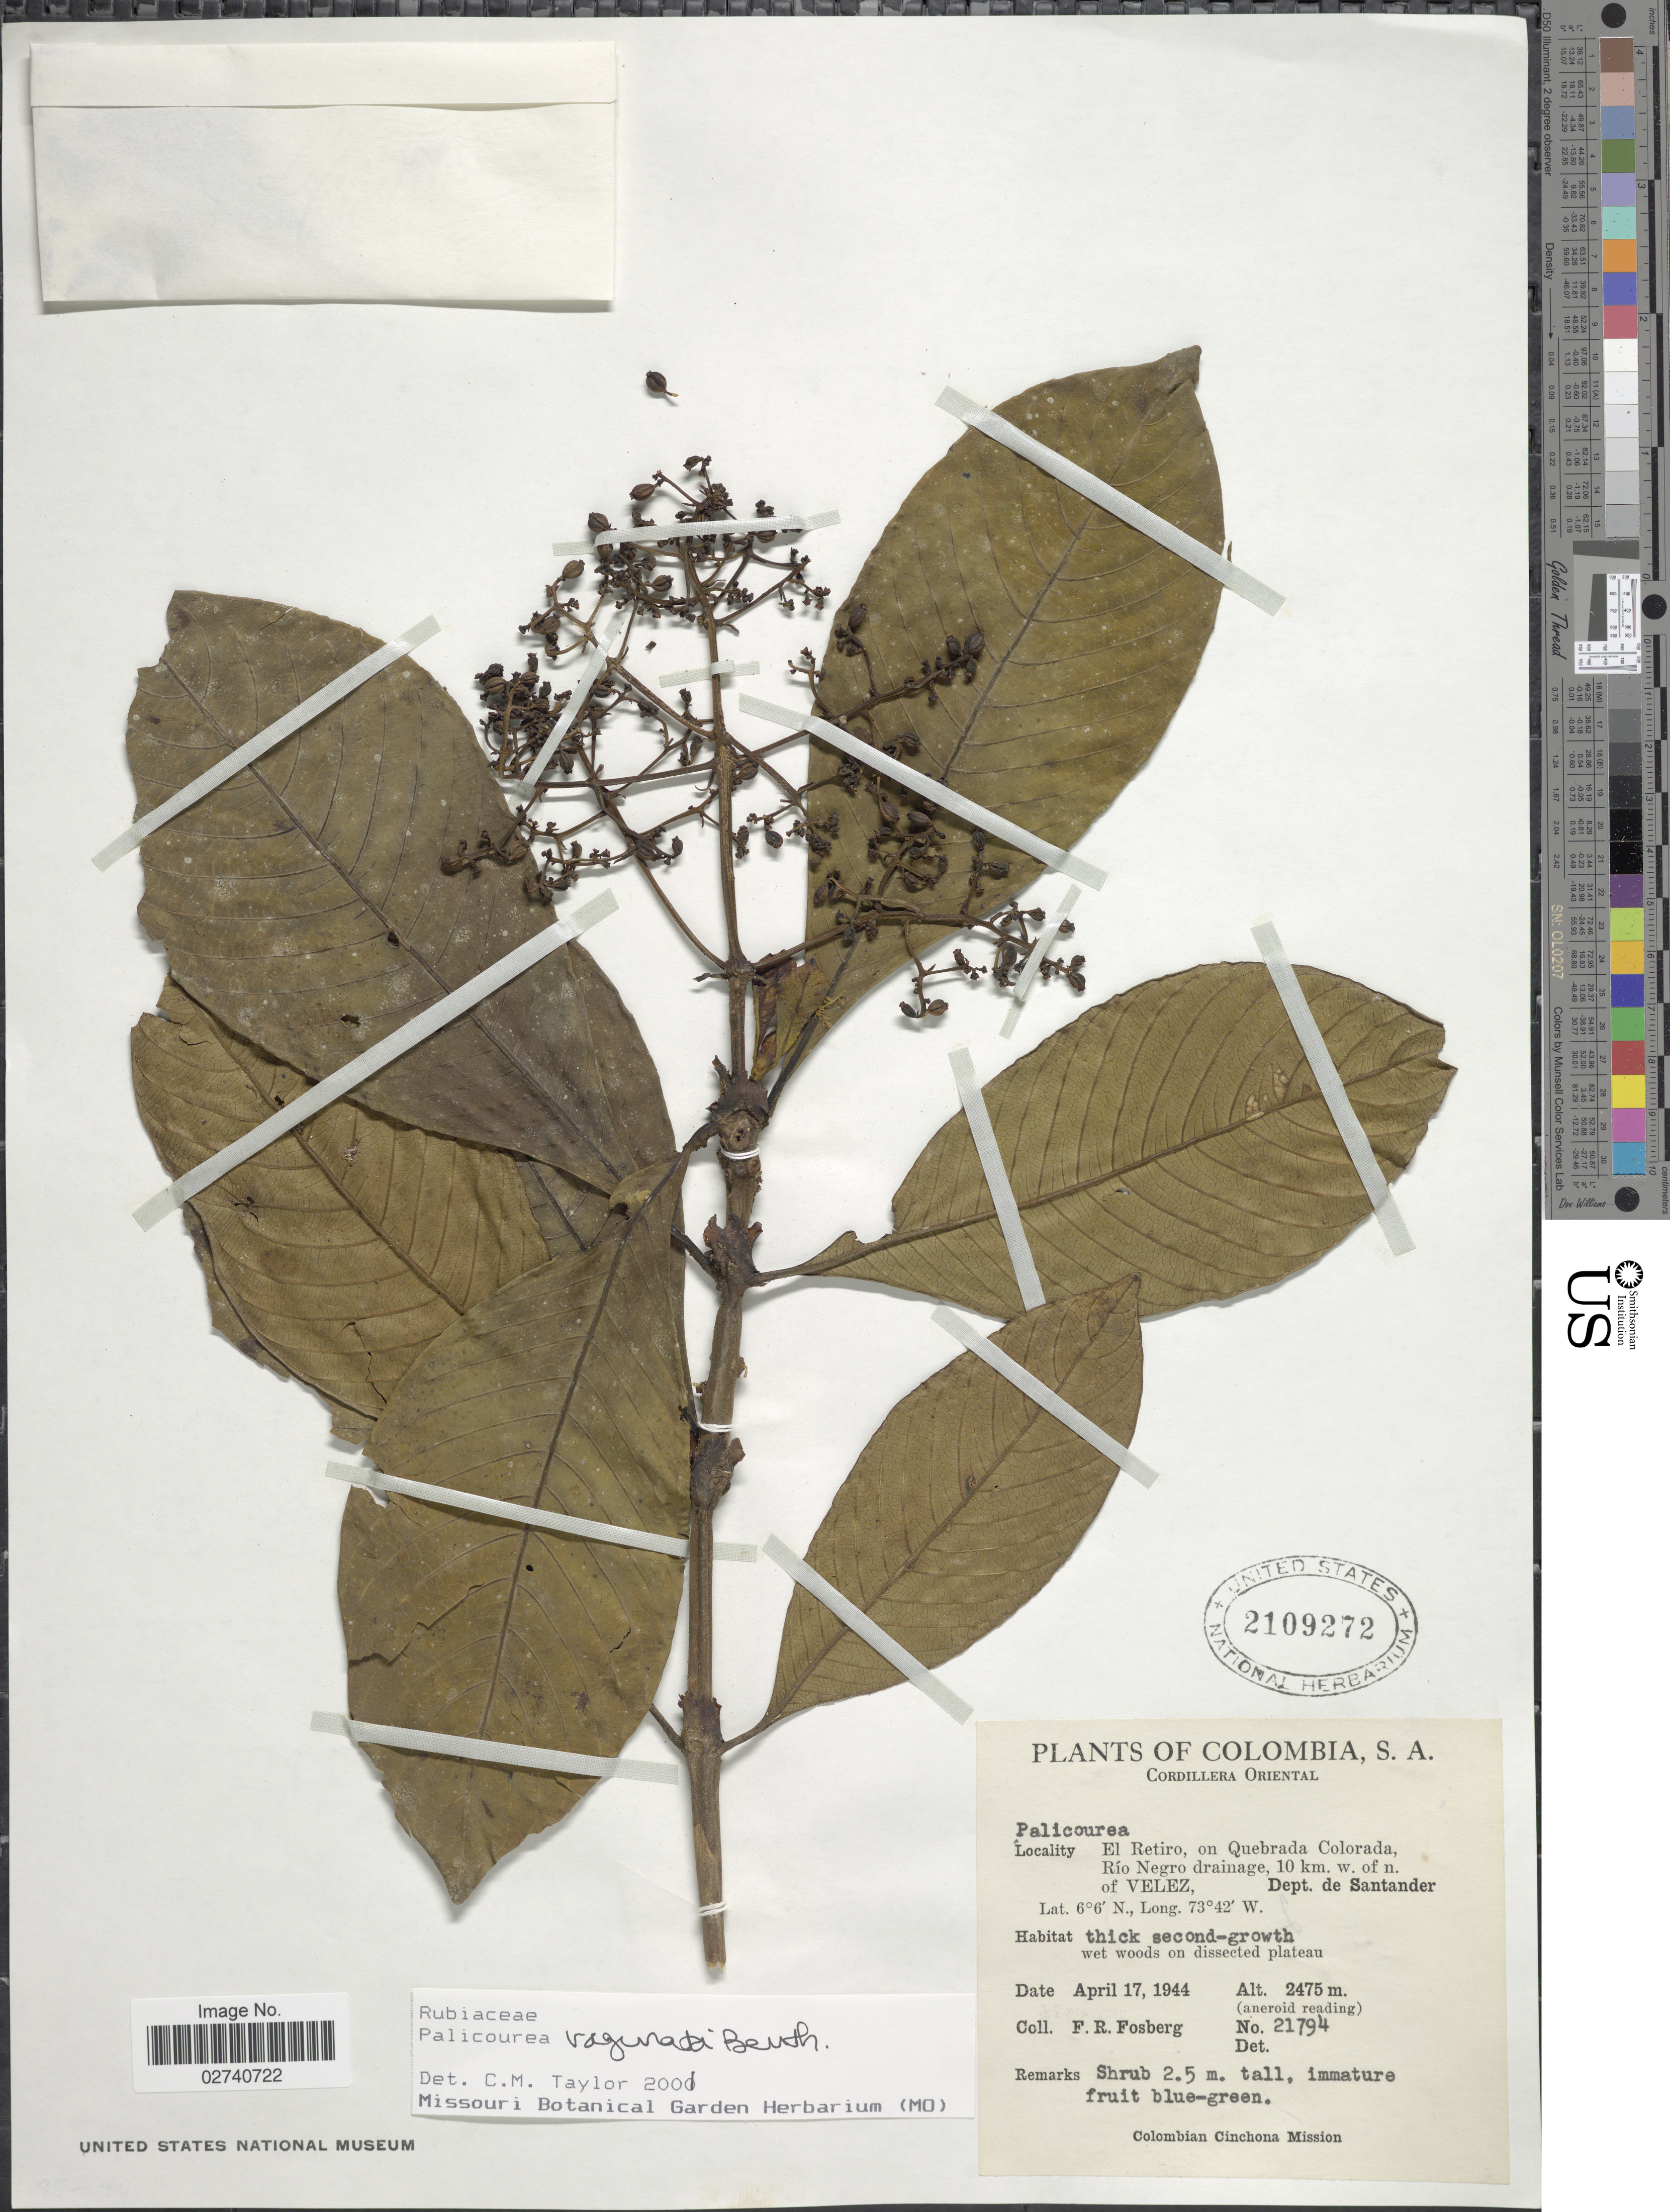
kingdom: Plantae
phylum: Tracheophyta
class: Magnoliopsida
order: Gentianales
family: Rubiaceae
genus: Palicourea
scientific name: Palicourea vaginata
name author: Benth.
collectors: F. R. Fosberg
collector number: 21794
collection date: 1944-04-17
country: Colombia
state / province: Santander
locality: Cordillera Oriental. El Retiro, on Quebrada Colorada, Rio Negro drainage, 10 km w. of. n. of Velez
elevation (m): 2475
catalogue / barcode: US 2109272